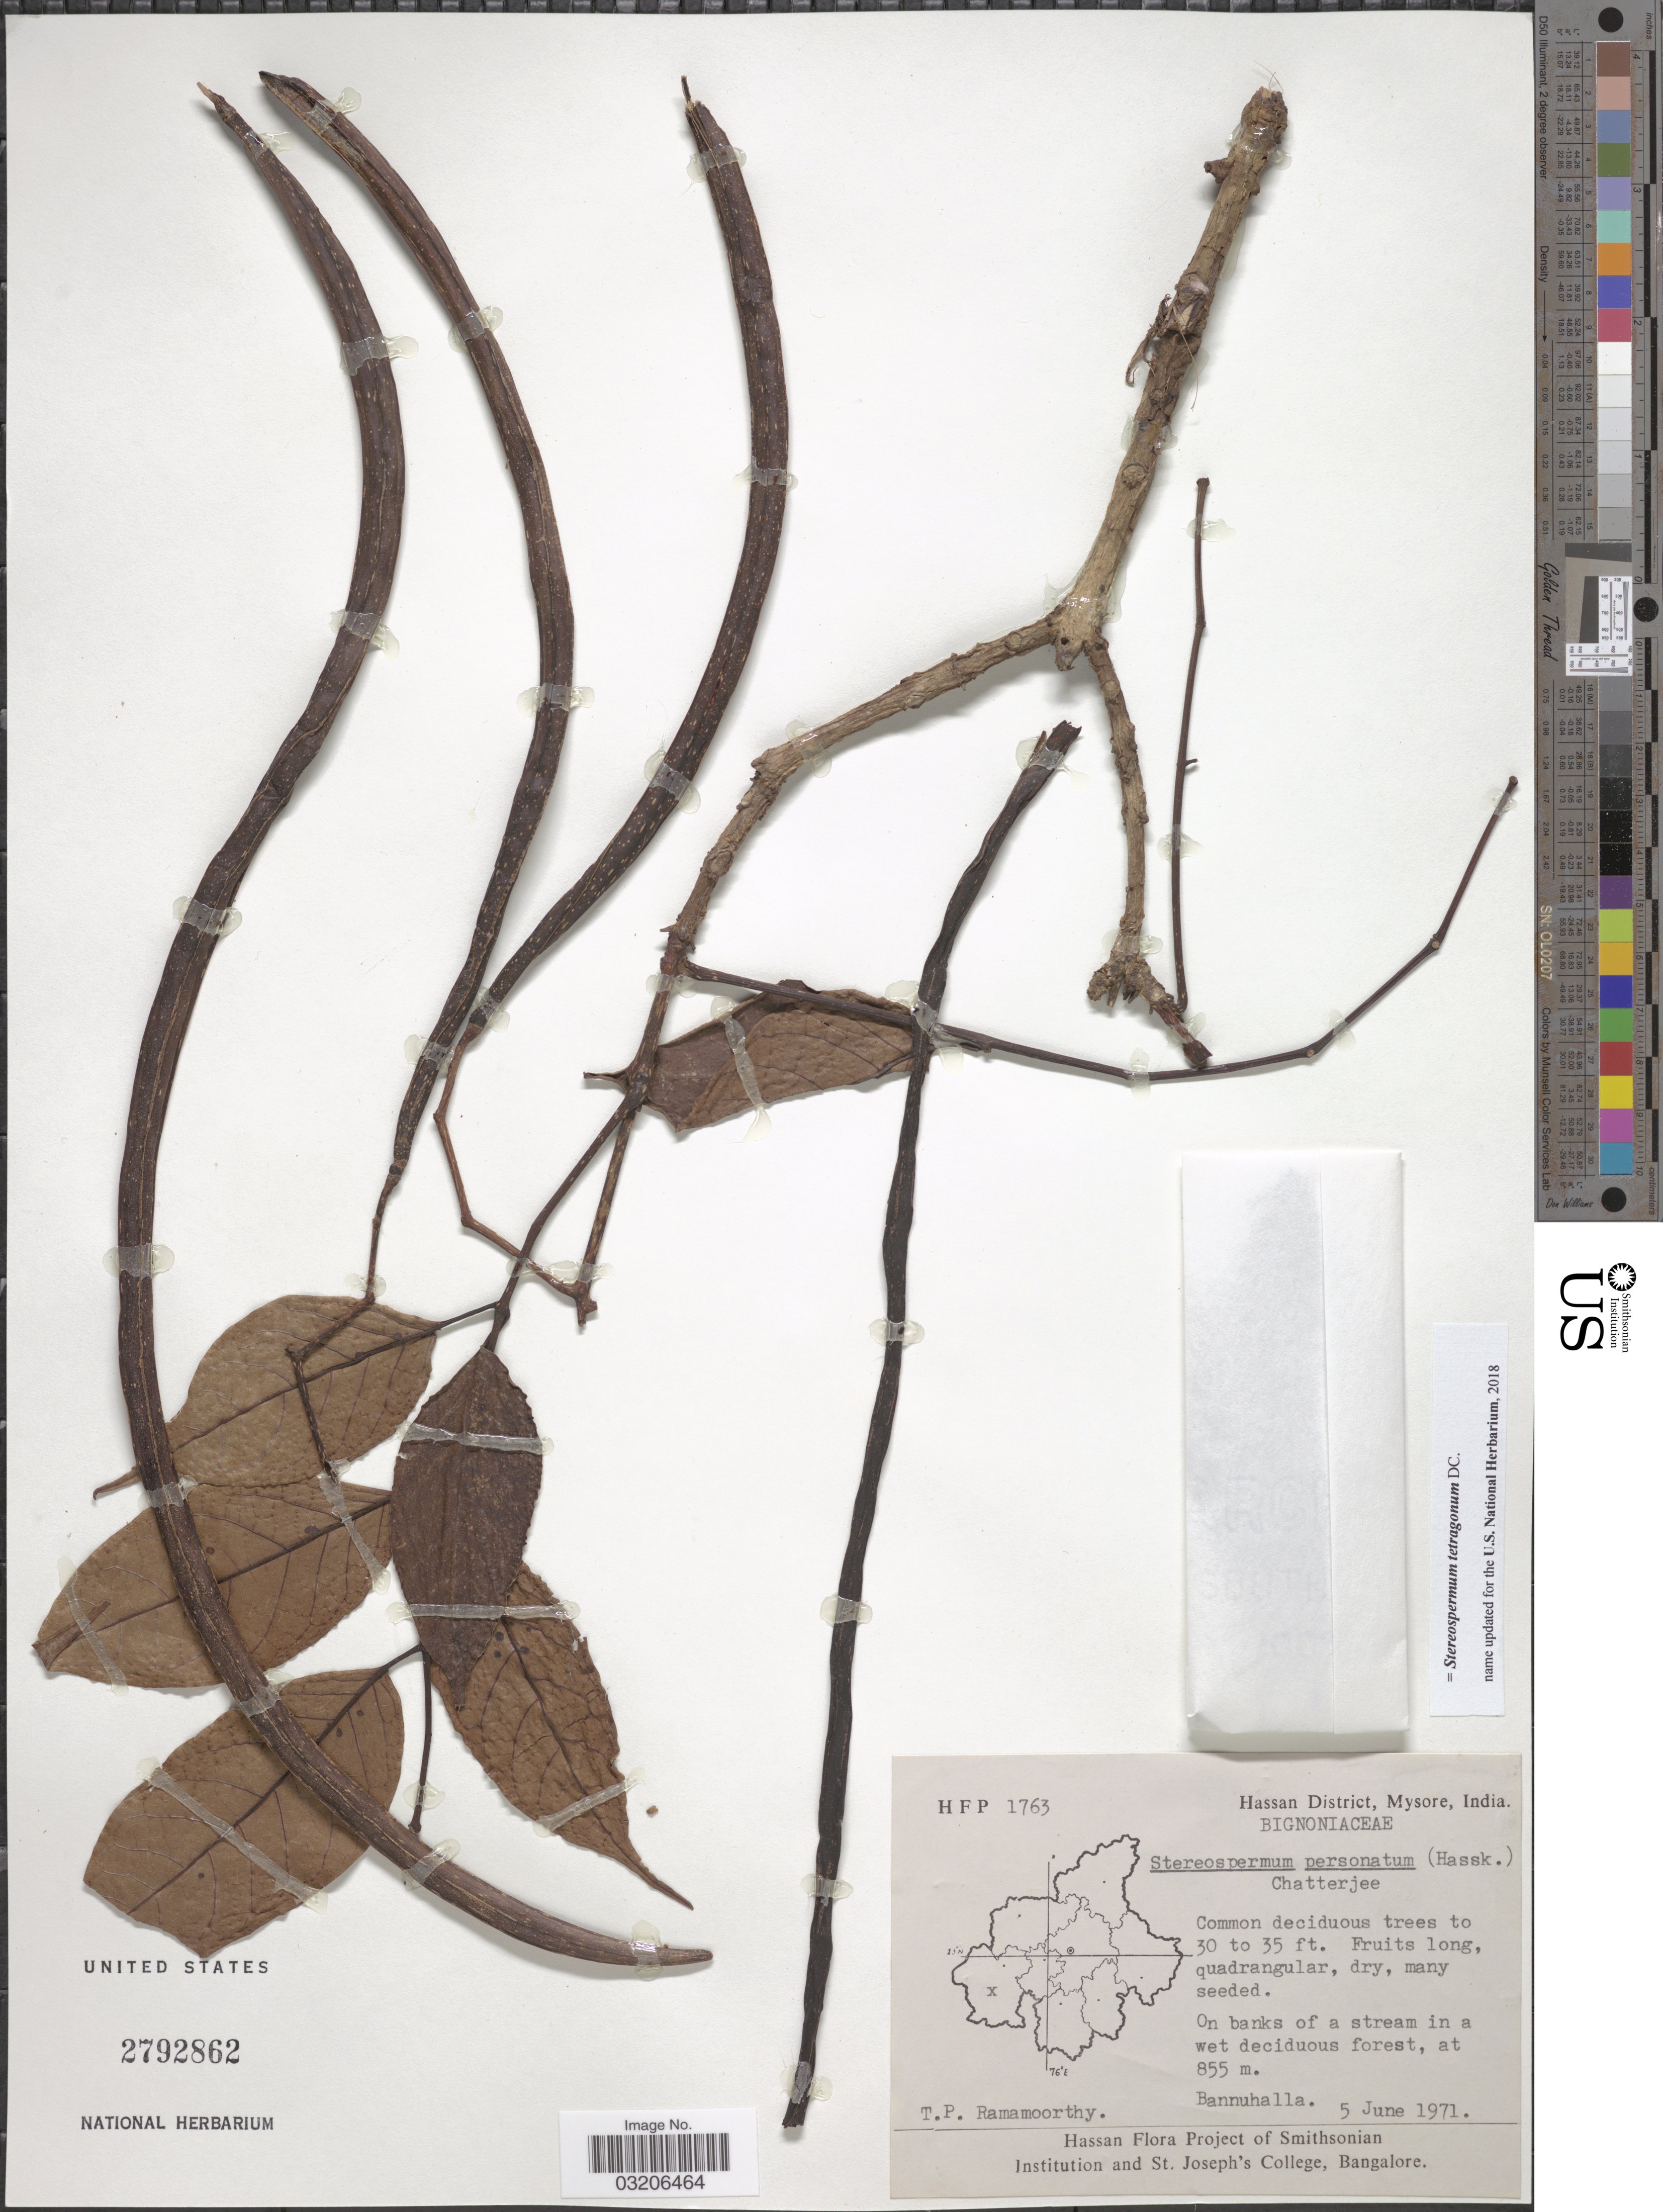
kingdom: Plantae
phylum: Tracheophyta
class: Magnoliopsida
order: Lamiales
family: Bignoniaceae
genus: Stereospermum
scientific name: Stereospermum tetragonum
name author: DC.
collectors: T. P. Ramamoorthy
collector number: HFP1763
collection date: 1971-06-05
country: India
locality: Hassan District, Mysore. Bannuhalla.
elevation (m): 855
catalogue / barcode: US 2792862